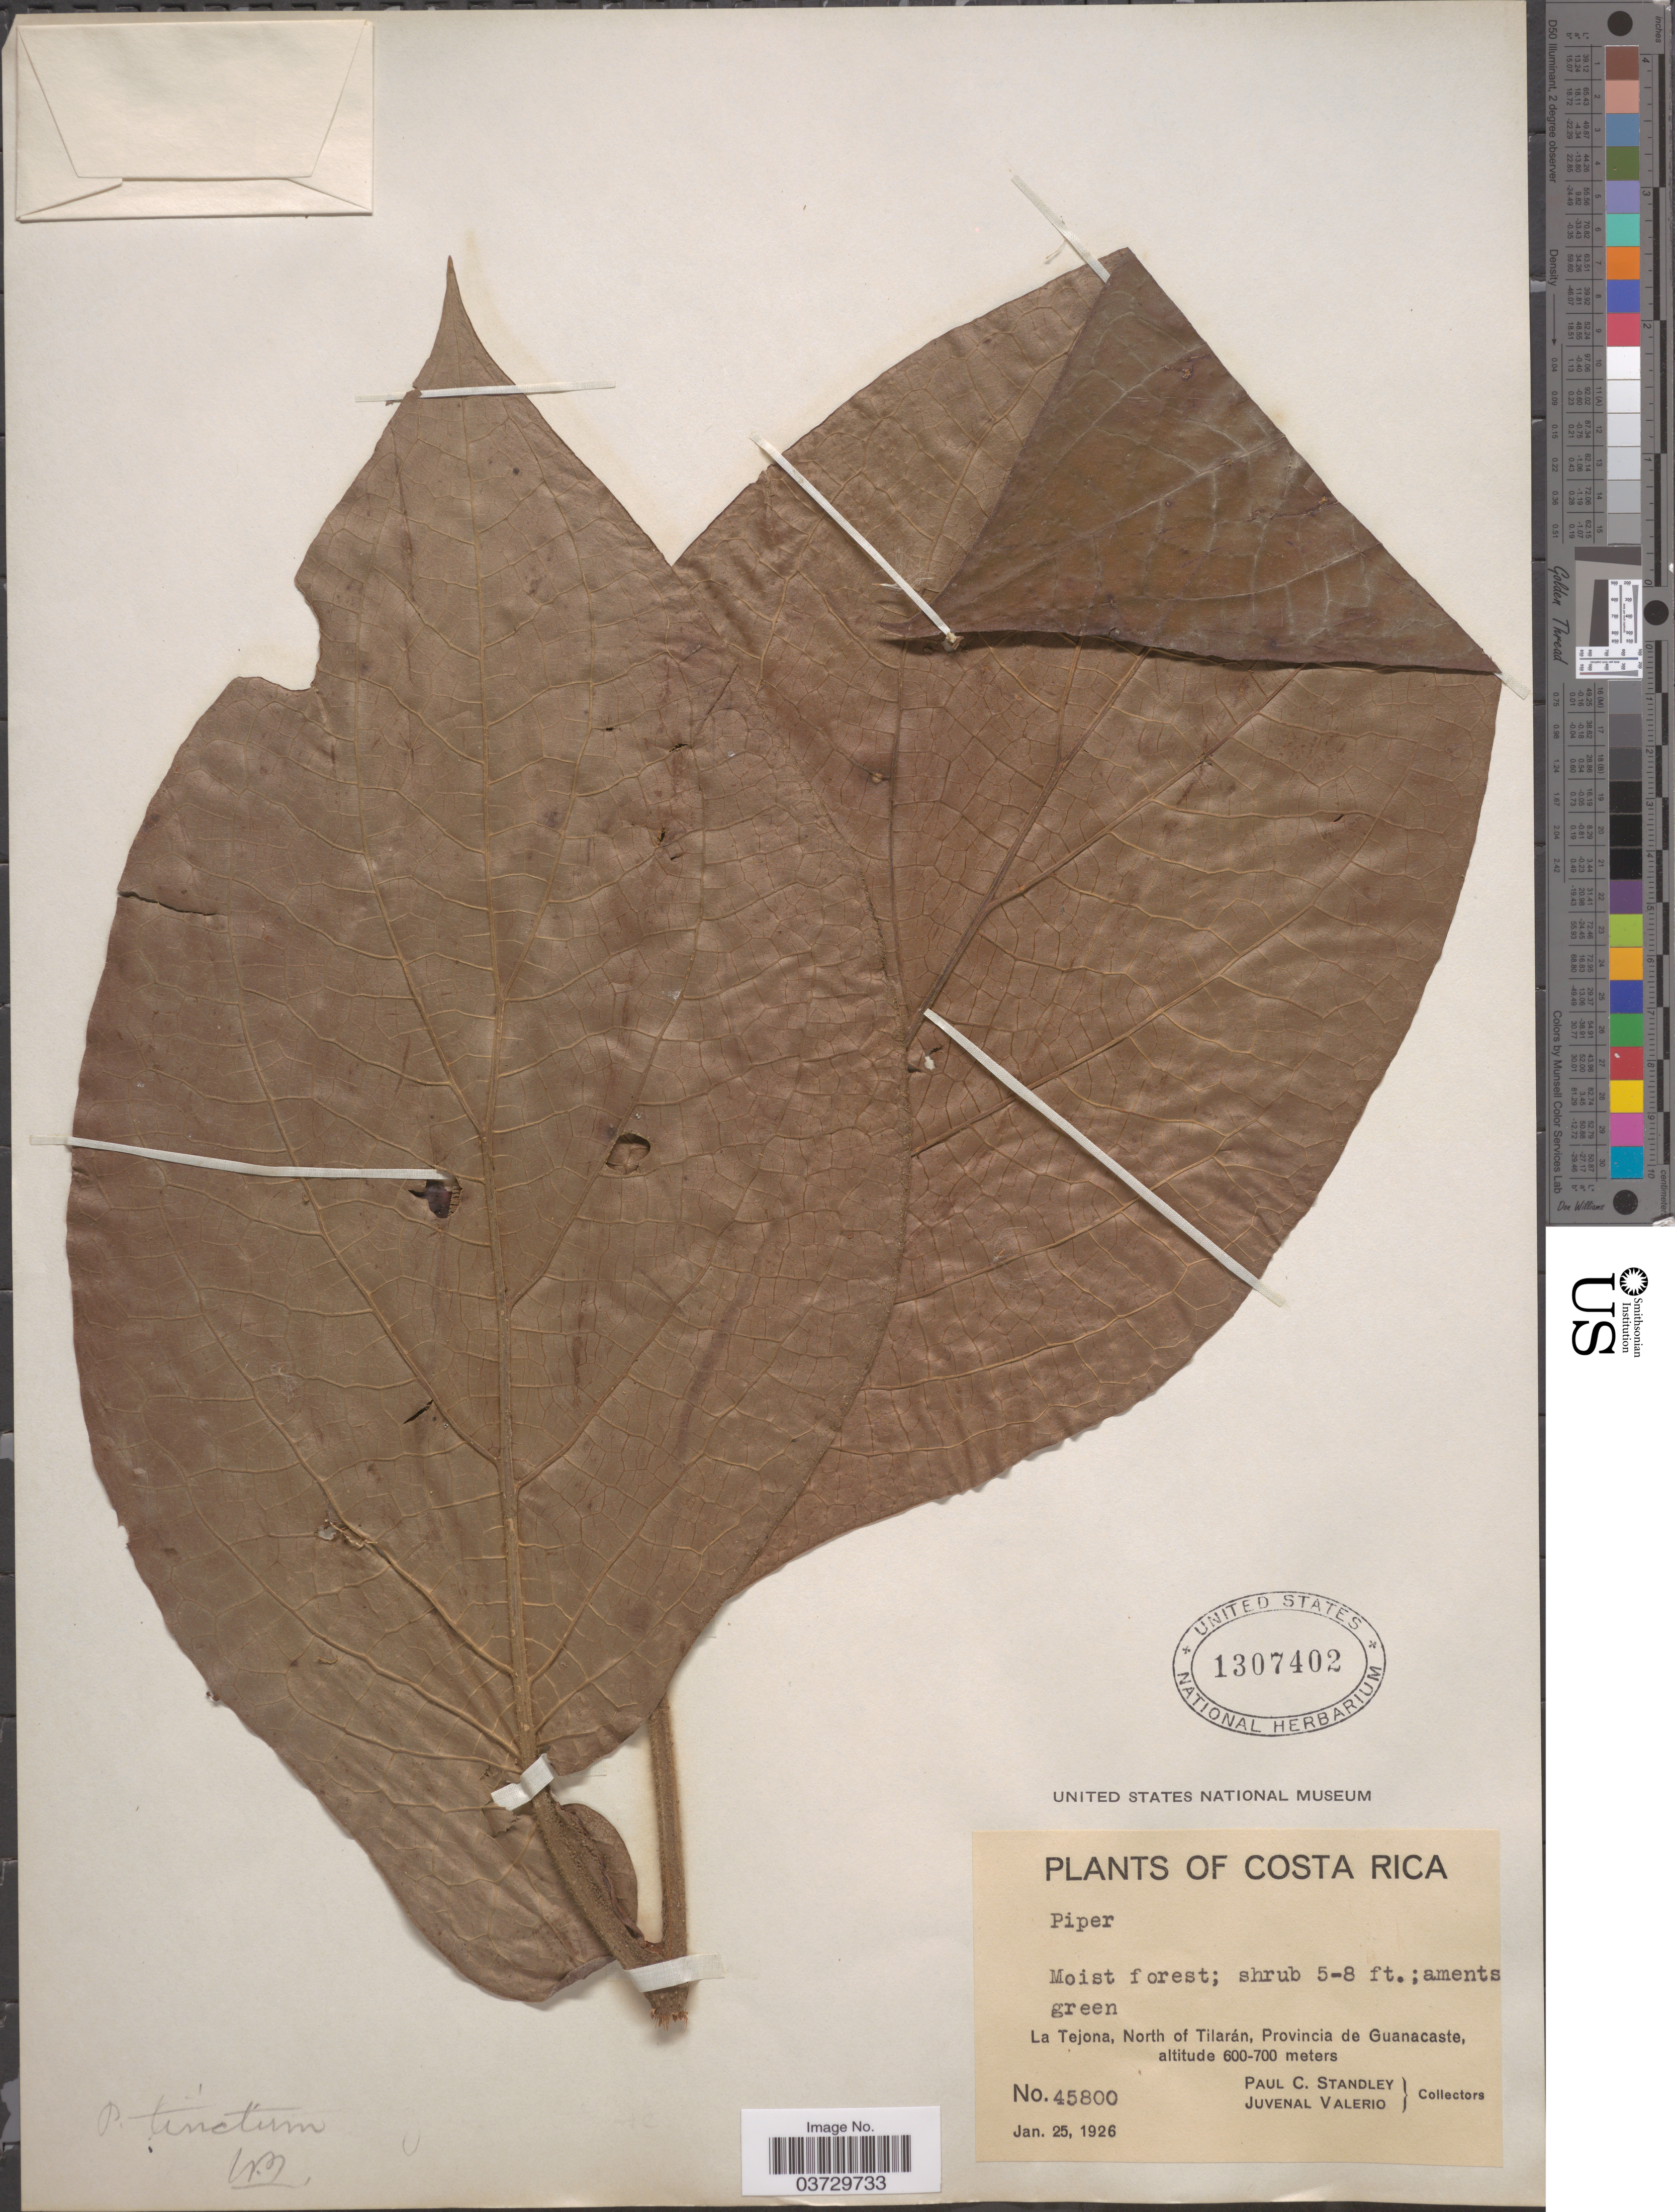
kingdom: Plantae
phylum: Tracheophyta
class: Magnoliopsida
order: Piperales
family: Piperaceae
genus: Piper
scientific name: Piper tinctum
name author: Trel.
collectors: P. C. Standley & J. Valerio R.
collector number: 45800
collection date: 1926-01-25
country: Costa Rica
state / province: Guanacaste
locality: La Tejona, North of Tilarán.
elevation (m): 600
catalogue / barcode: US 1307402